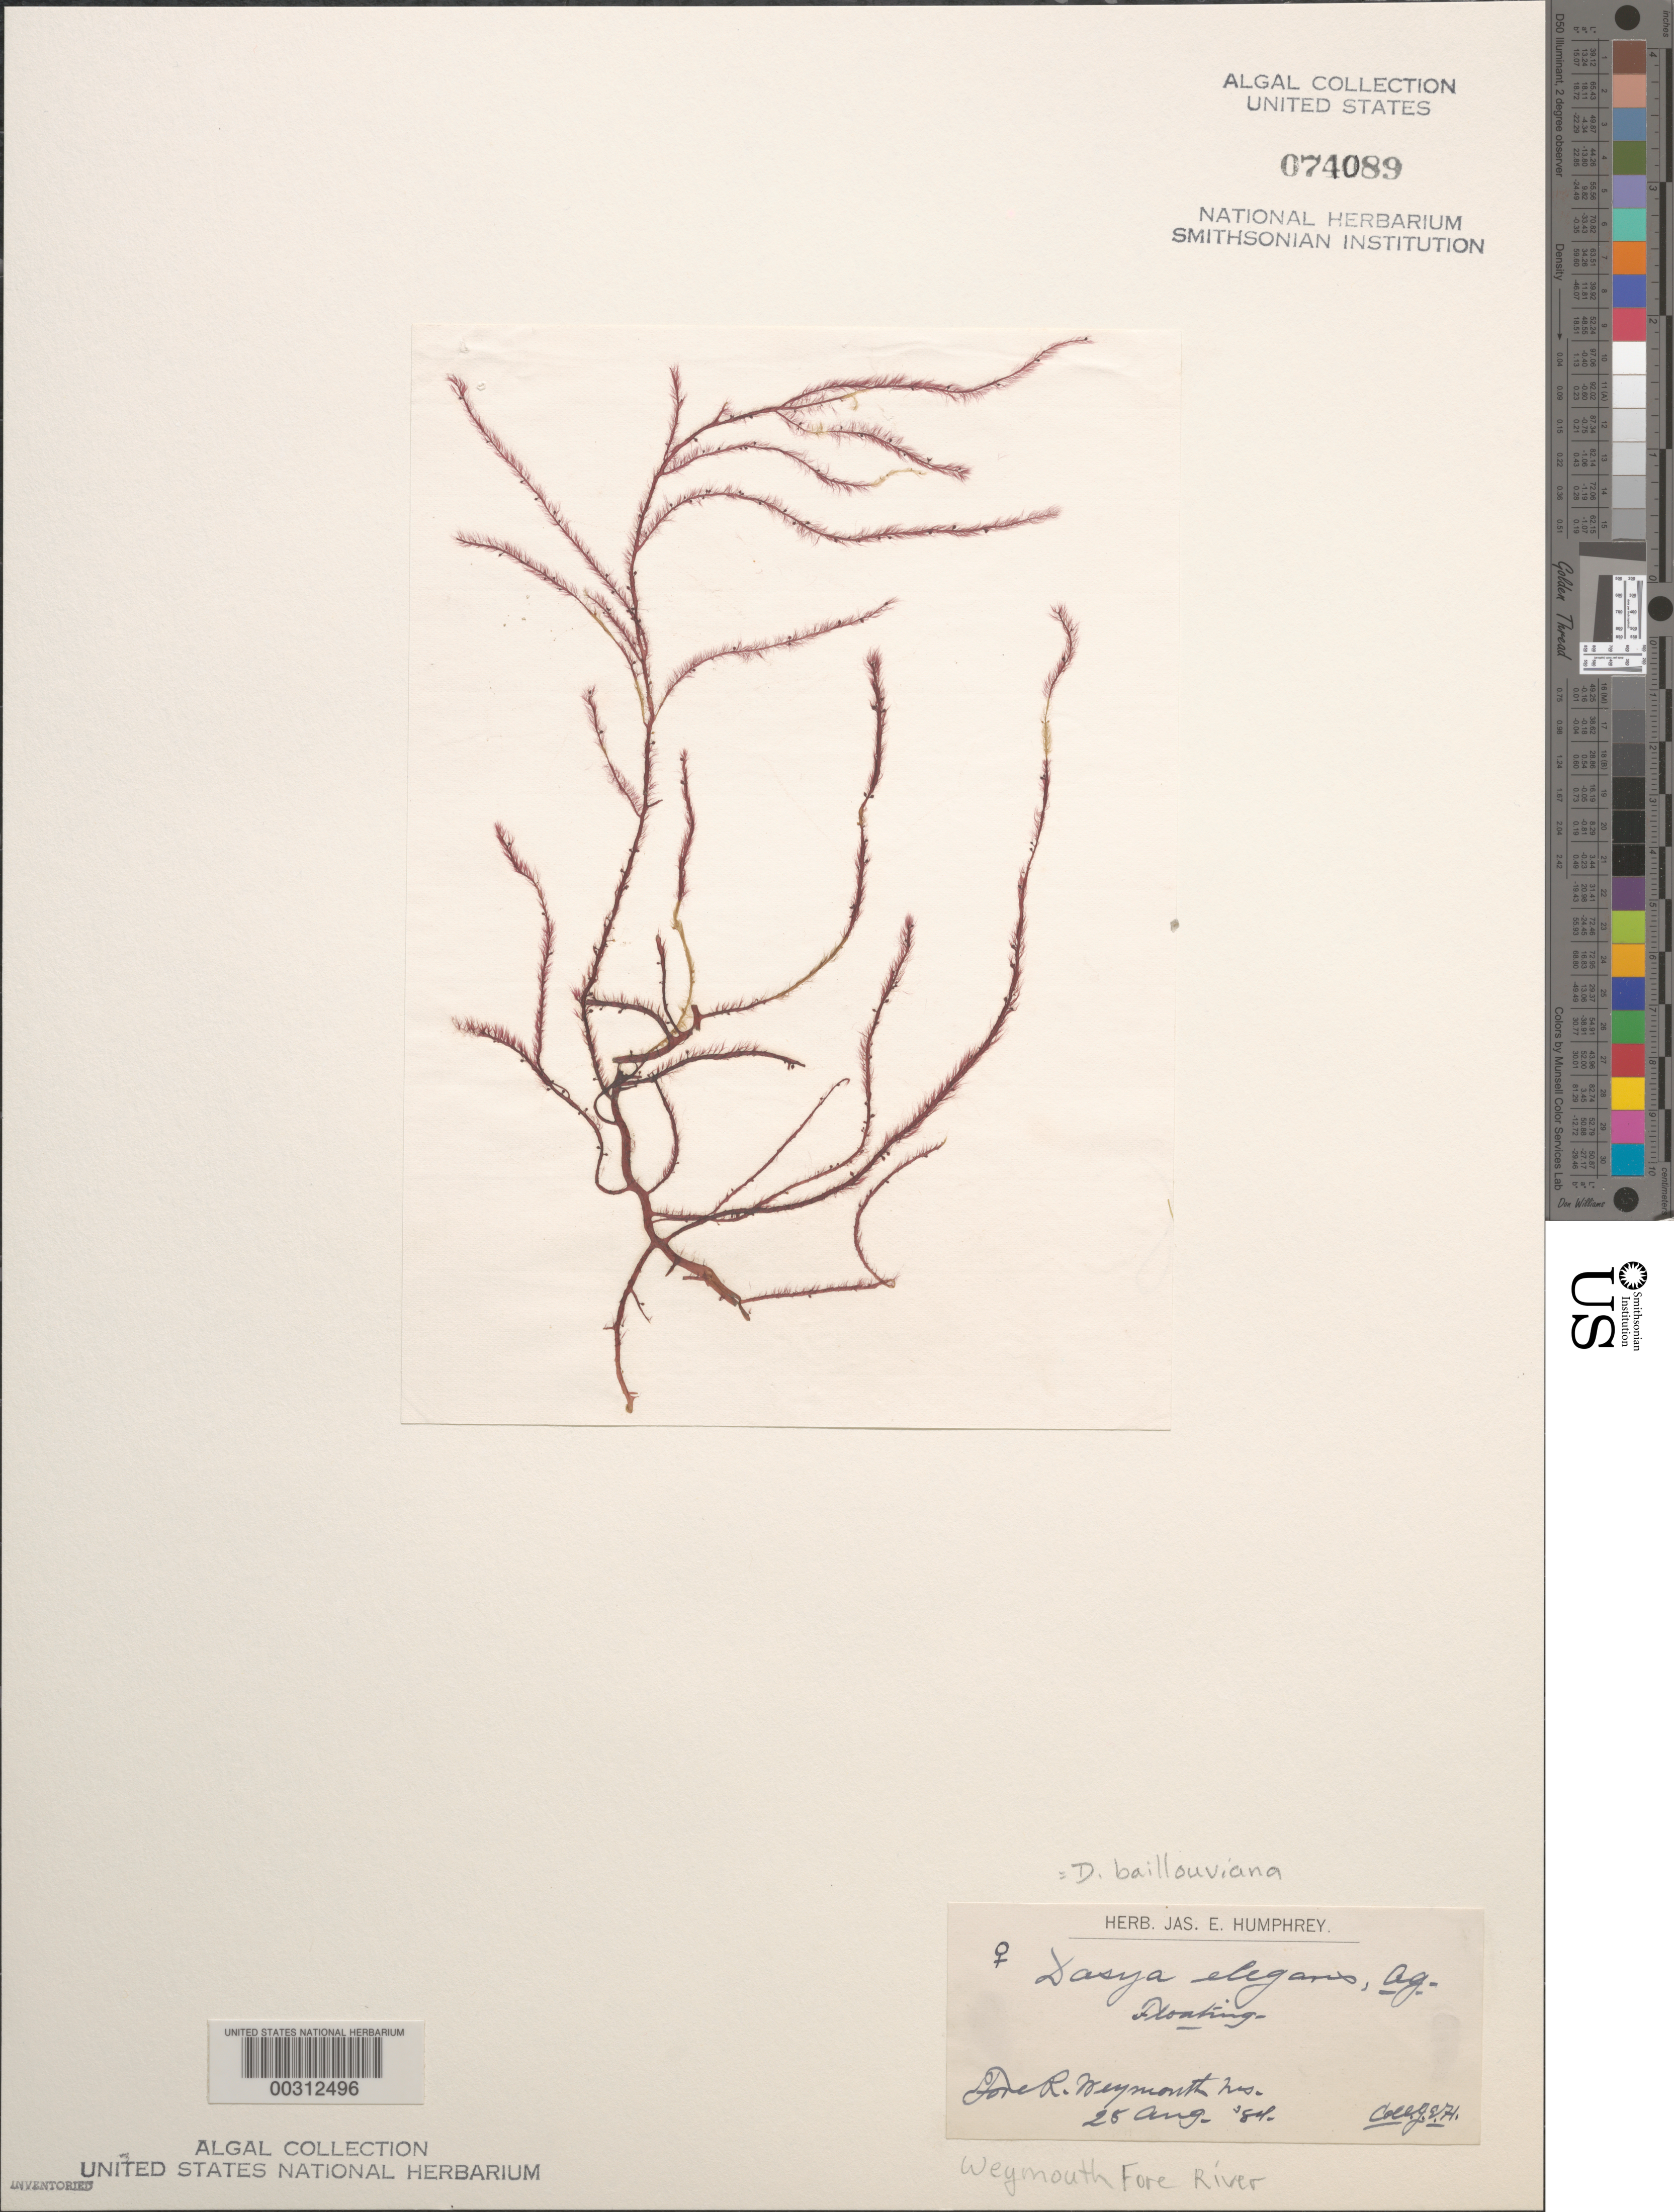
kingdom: Plantae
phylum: Rhodophyta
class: Florideophyceae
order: Ceramiales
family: Dasyaceae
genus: Dasya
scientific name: Dasya pedicellata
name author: (C. Agardh) C. Agardh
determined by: Algae name updating Project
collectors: J. Humphrey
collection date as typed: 25 Aug 1884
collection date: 1884-08-25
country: United States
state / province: Massachusetts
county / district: Norfolk County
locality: Fore River, Weymouth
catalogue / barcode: US 74089